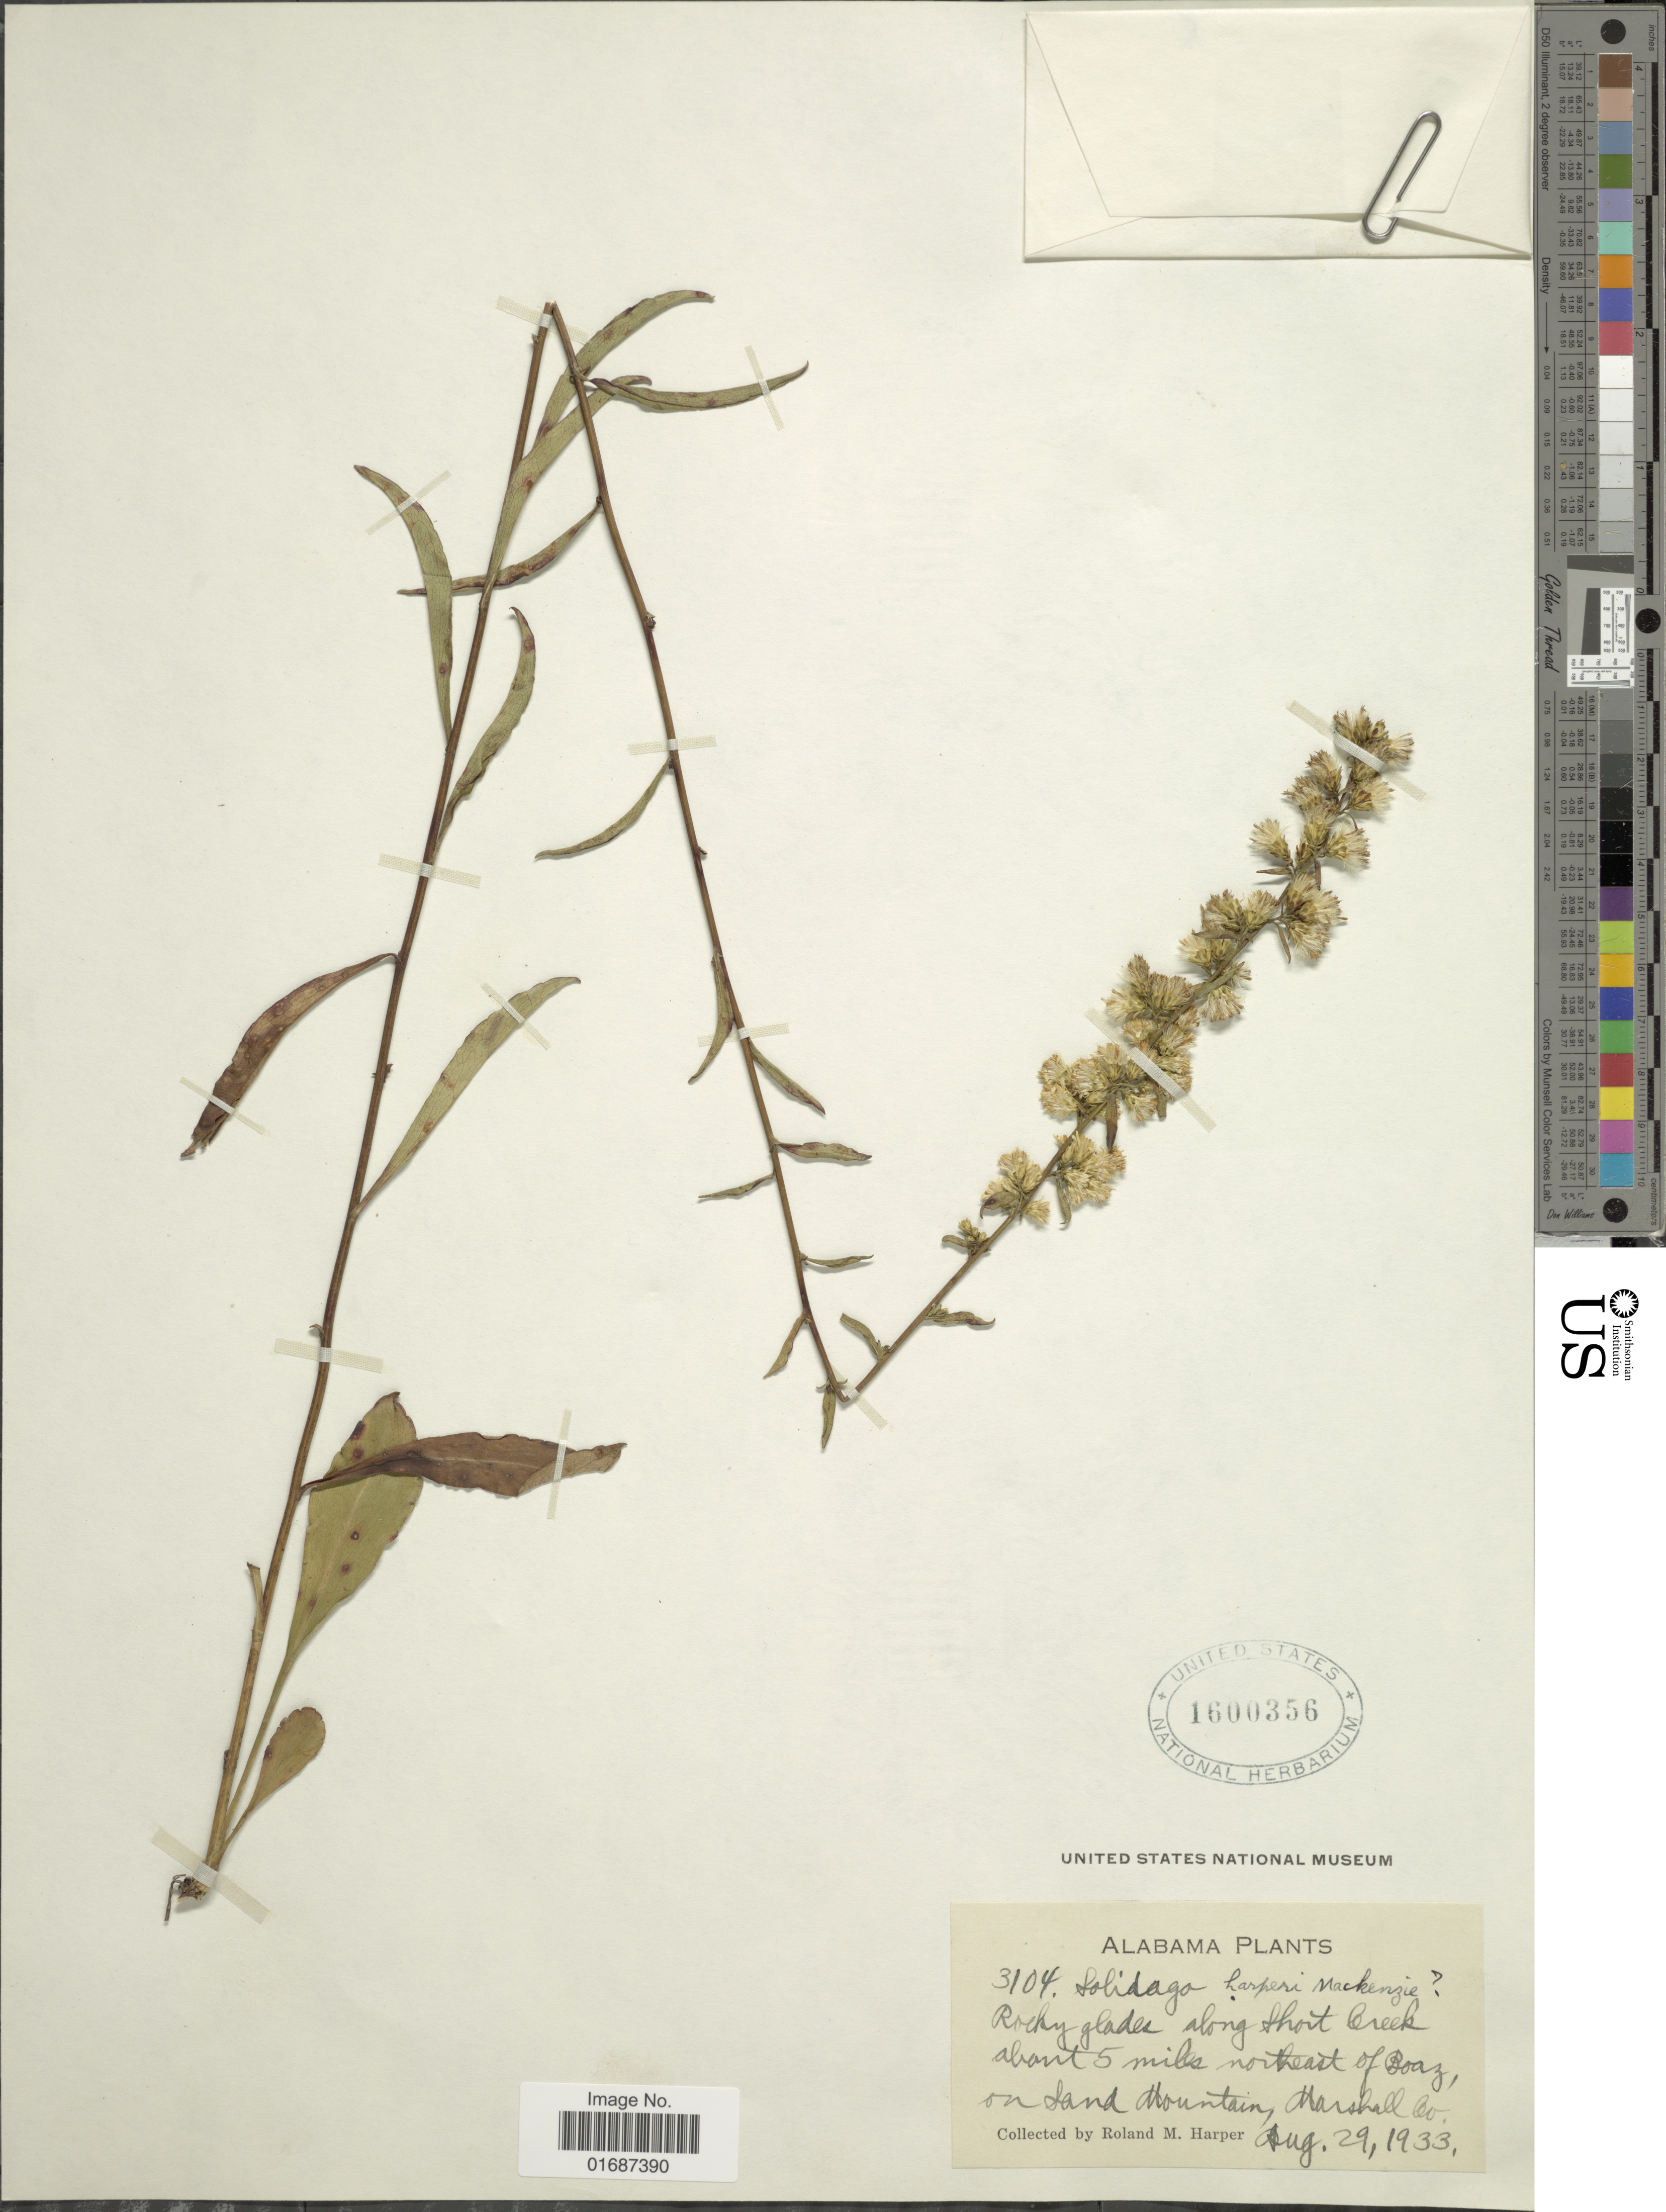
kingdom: Plantae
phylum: Tracheophyta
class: Magnoliopsida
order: Asterales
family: Asteraceae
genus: Solidago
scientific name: Solidago harperi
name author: Mack. in Small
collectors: R. M. Harper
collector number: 3104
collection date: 1933-08-29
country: United States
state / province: Alabama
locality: Rocky glades along Short Creek about 5 miles northeast of Boaz, on Sand Mountain, Marshall Co.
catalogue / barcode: US 1600356